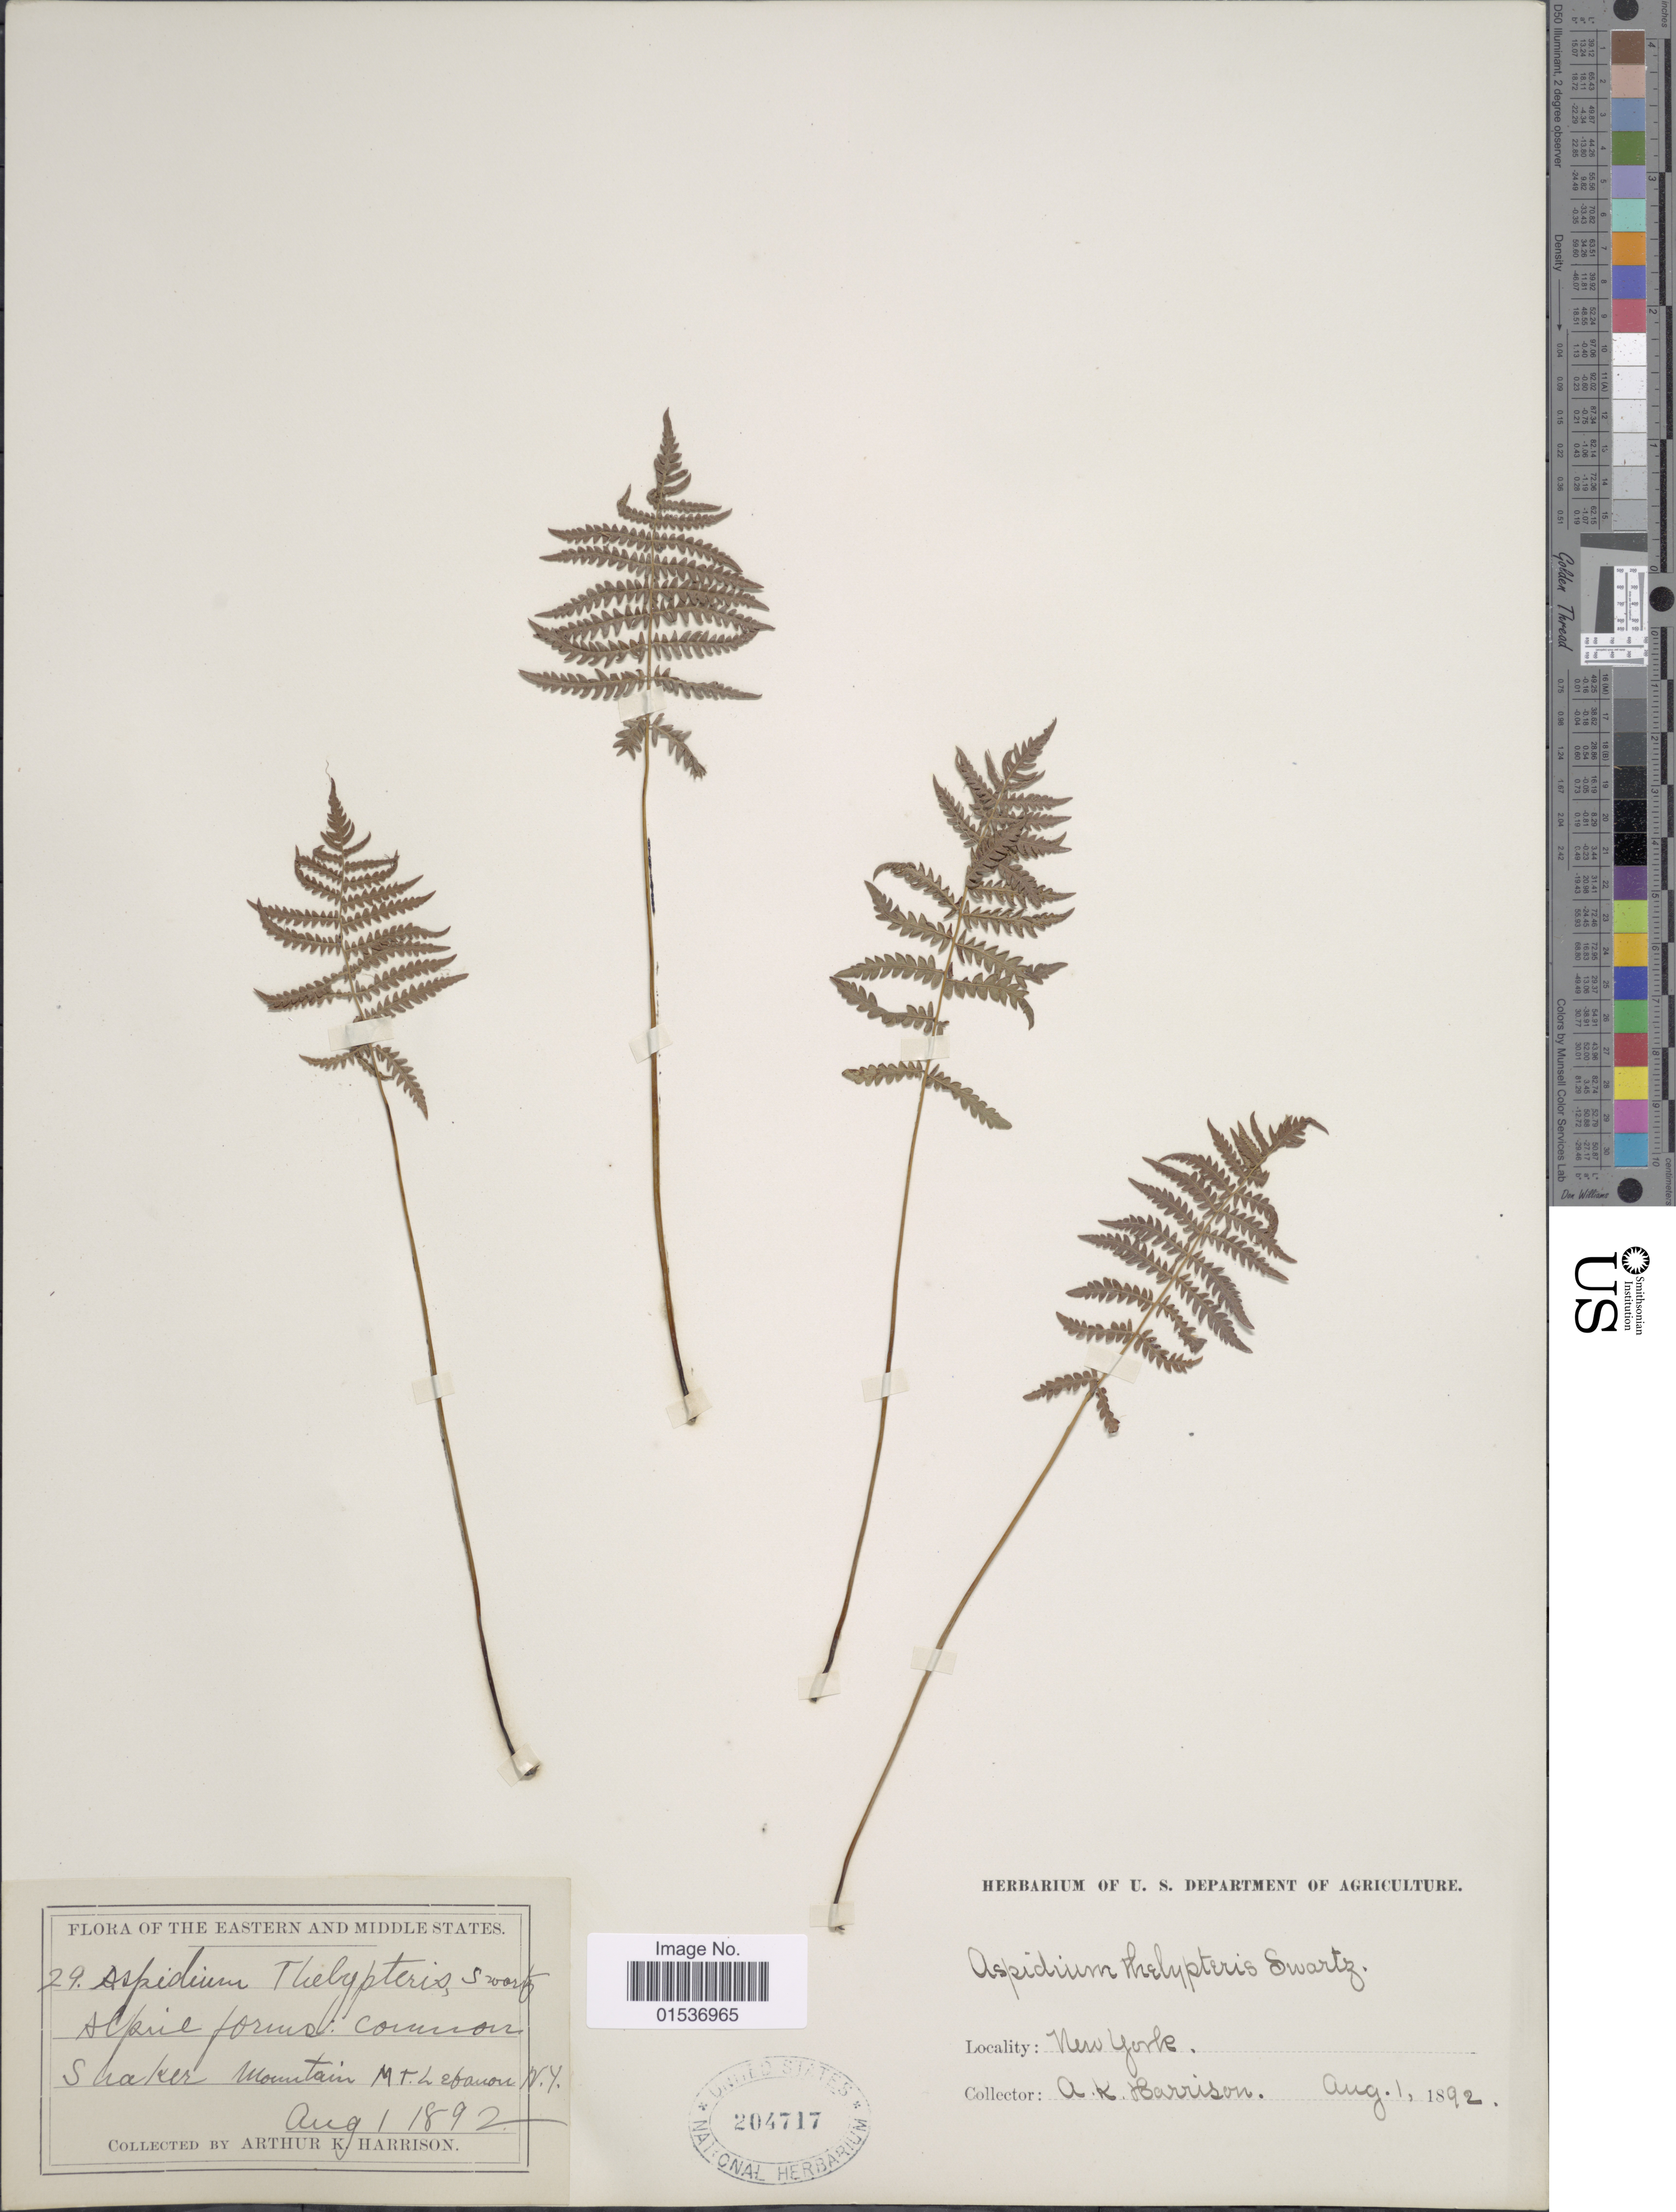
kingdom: Plantae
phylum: Tracheophyta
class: Polypodiopsida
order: Polypodiales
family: Thelypteridaceae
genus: Thelypteris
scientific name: Thelypteris palustris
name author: (Salisb.) Schott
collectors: A. K. Harrison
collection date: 1892-08-01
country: United States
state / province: New York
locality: Shaker Mountain. M.T., Lebanon N,Y.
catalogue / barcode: US 204717